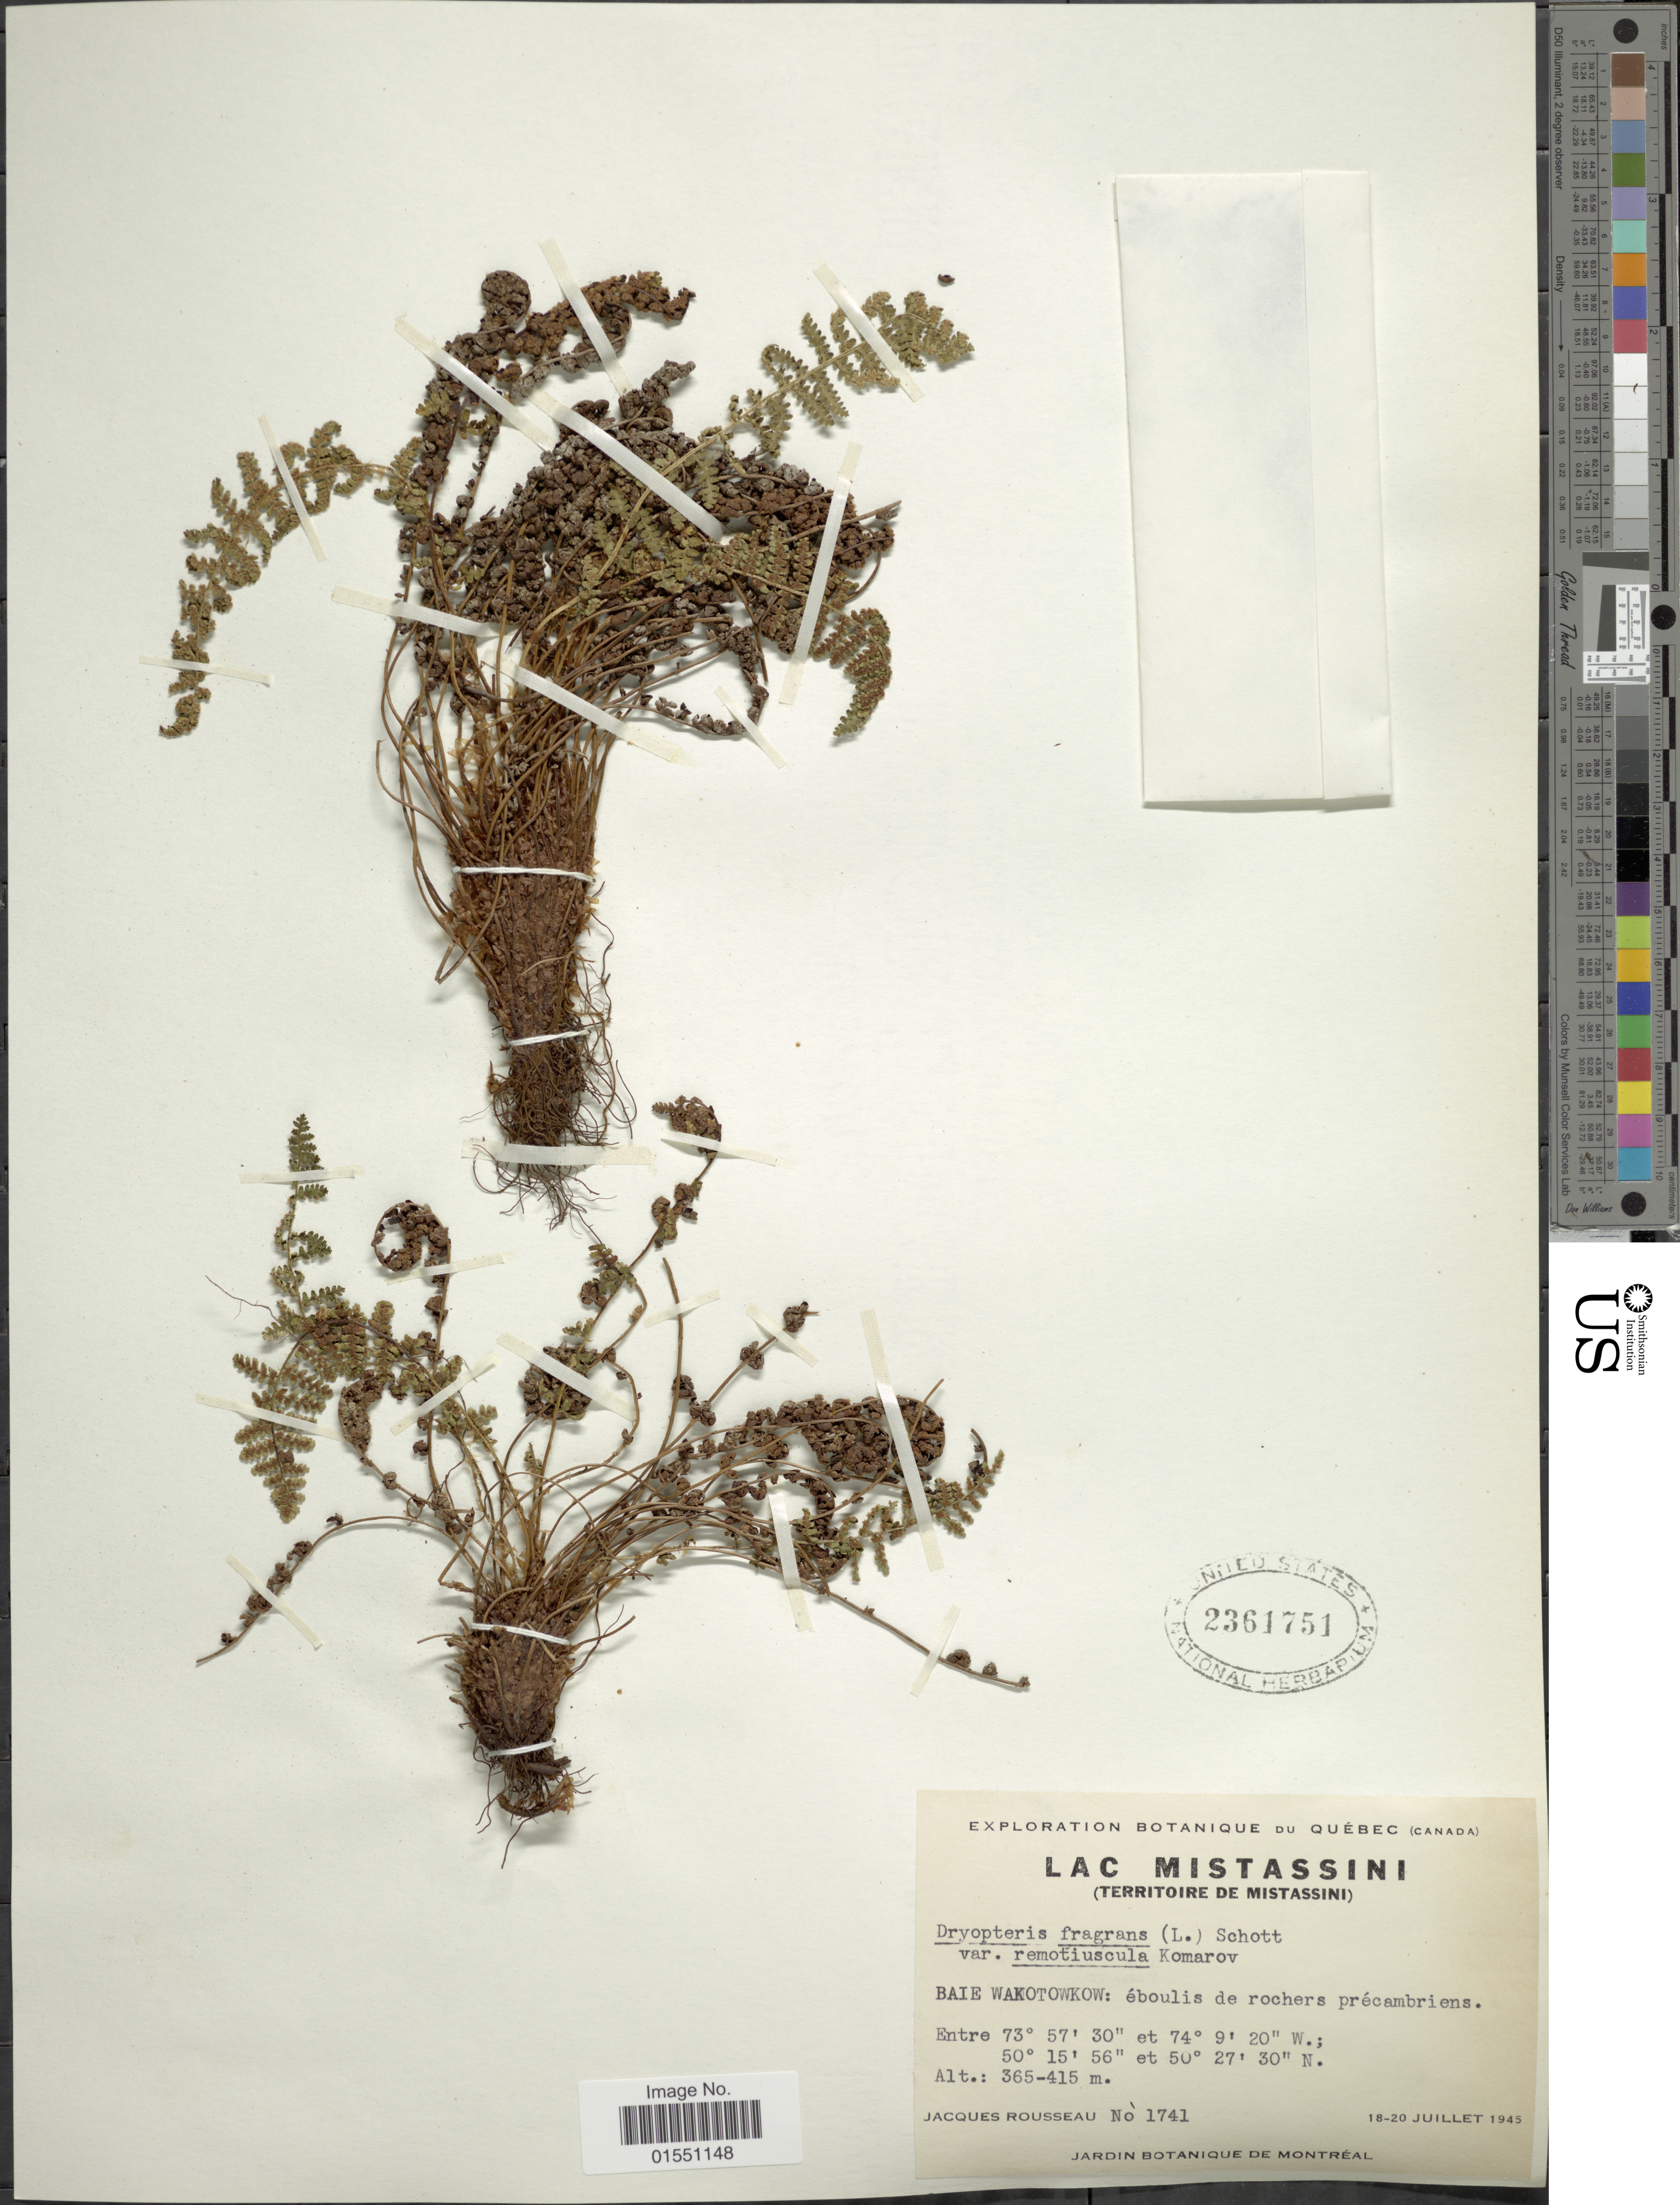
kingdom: Plantae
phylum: Tracheophyta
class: Polypodiopsida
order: Polypodiales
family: Dryopteridaceae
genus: Dryopteris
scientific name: Dryopteris fragrans var. hookeriana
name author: A. Prince ex Weath.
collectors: J. Rousseau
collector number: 1741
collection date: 1945-07-18/1945-07-20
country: Canada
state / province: Quebec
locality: Lac Mistassini (Territoire de Mistassini). Baie Wakatowkow: éboulis de rochers précambriens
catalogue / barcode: US 2361751